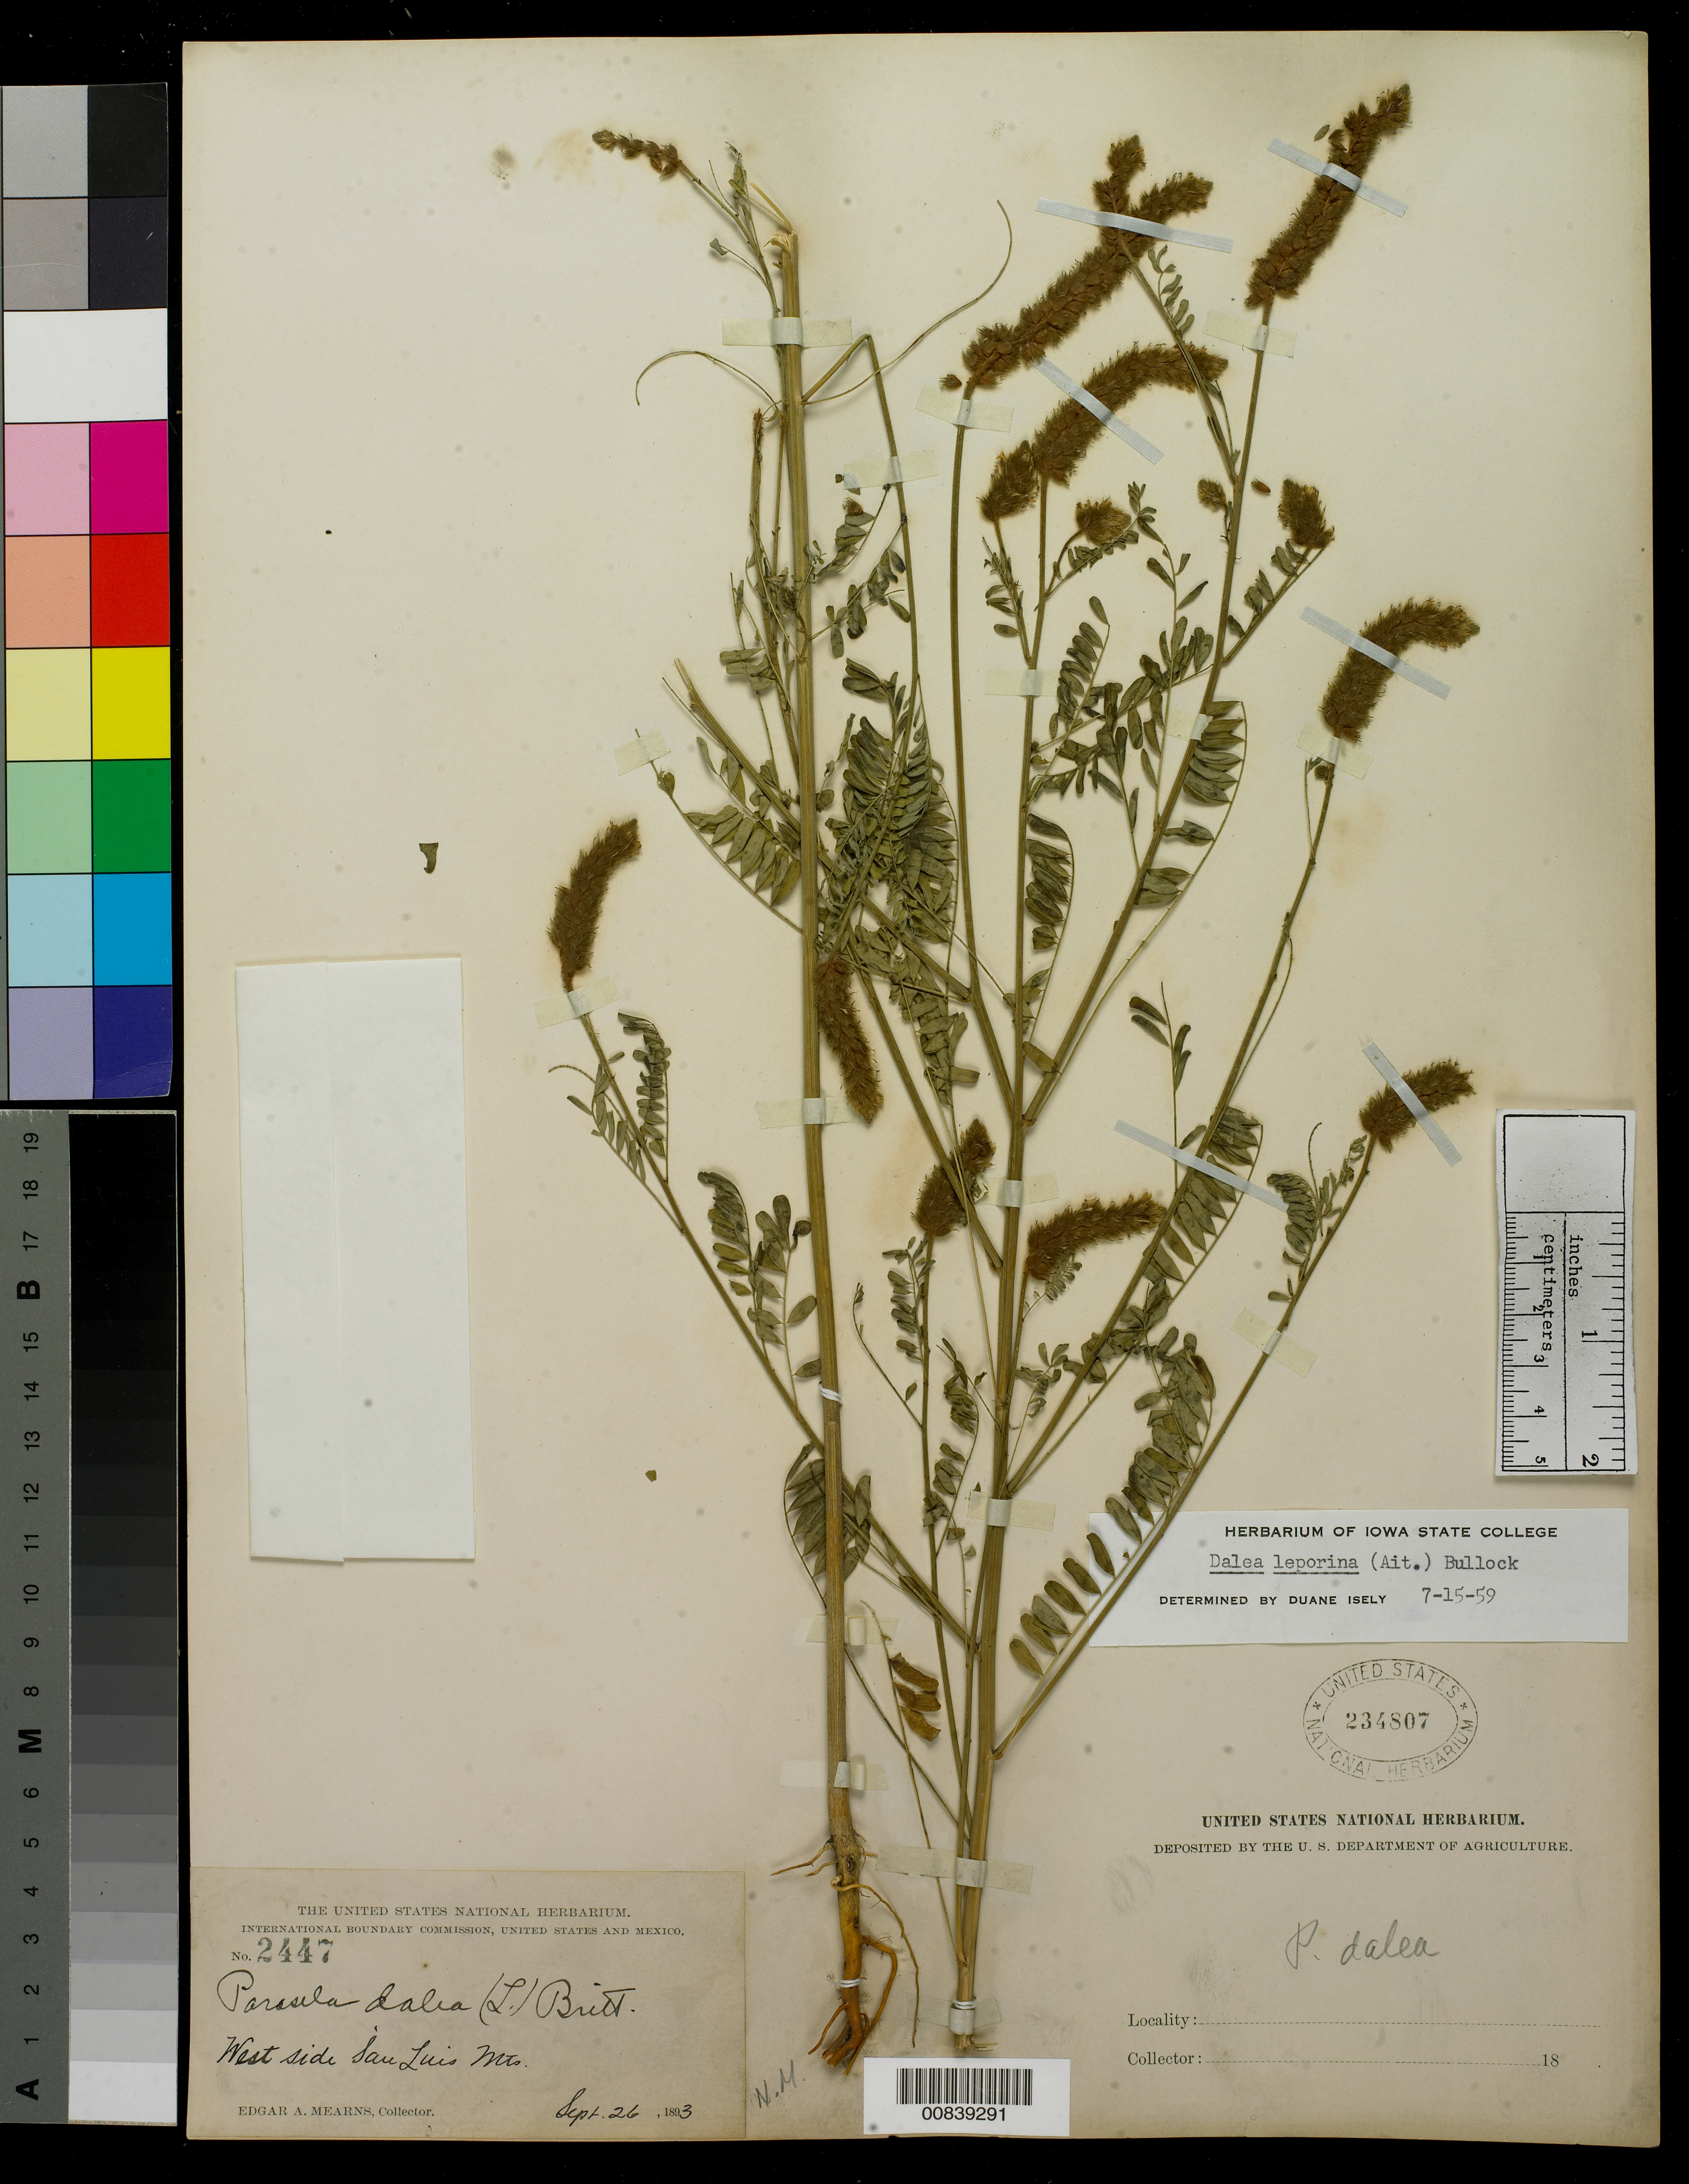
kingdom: Plantae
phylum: Tracheophyta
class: Magnoliopsida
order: Fabales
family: Fabaceae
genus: Dalea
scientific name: Dalea leporina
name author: (Aiton) Bullock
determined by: Isley, Duane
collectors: E. A. Mearns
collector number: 2447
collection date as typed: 26 Sep 1893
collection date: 1893-09-26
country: United States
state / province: Arizona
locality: West side of San Luis Mts.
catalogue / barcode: US 234807